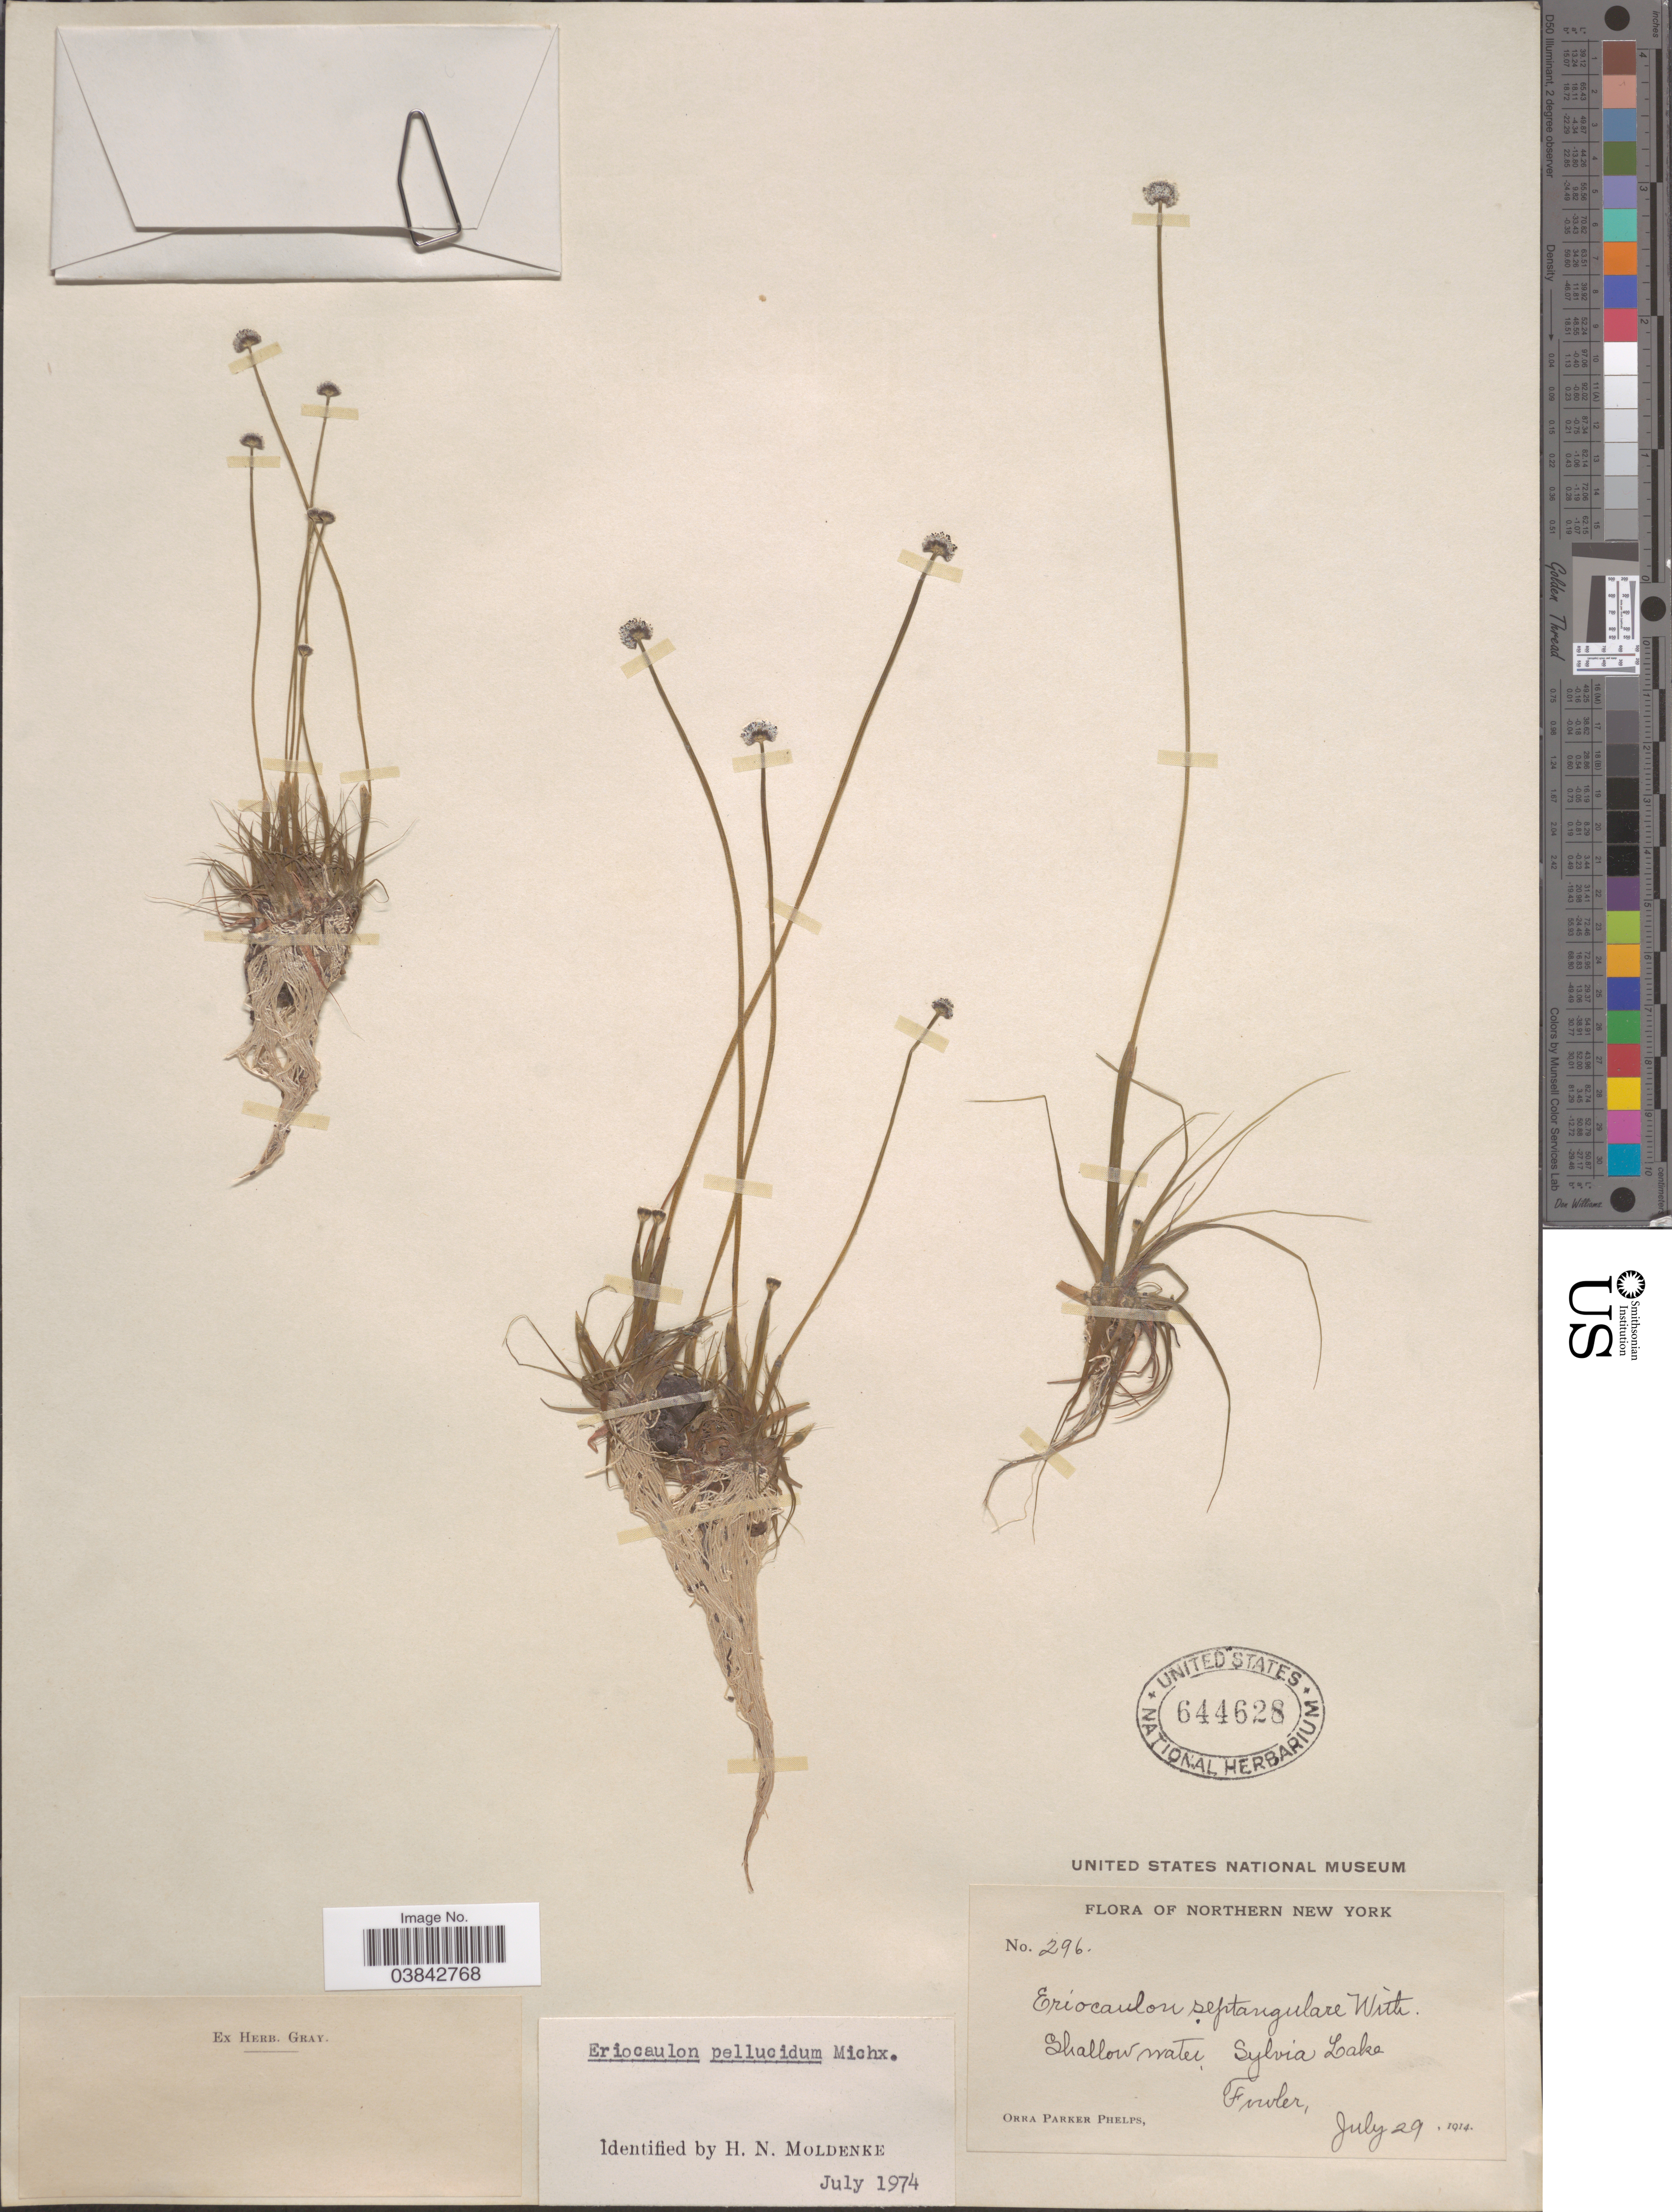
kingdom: Plantae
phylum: Tracheophyta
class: Liliopsida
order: Poales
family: Eriocaulaceae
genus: Eriocaulon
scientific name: Eriocaulon aquaticum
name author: (Hill) Druce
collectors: O. P. Phelps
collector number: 296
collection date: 1914-07-29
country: United States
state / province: New York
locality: Northern New York. Shallow water, Sylvia Lake, Fowler.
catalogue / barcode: US 644628